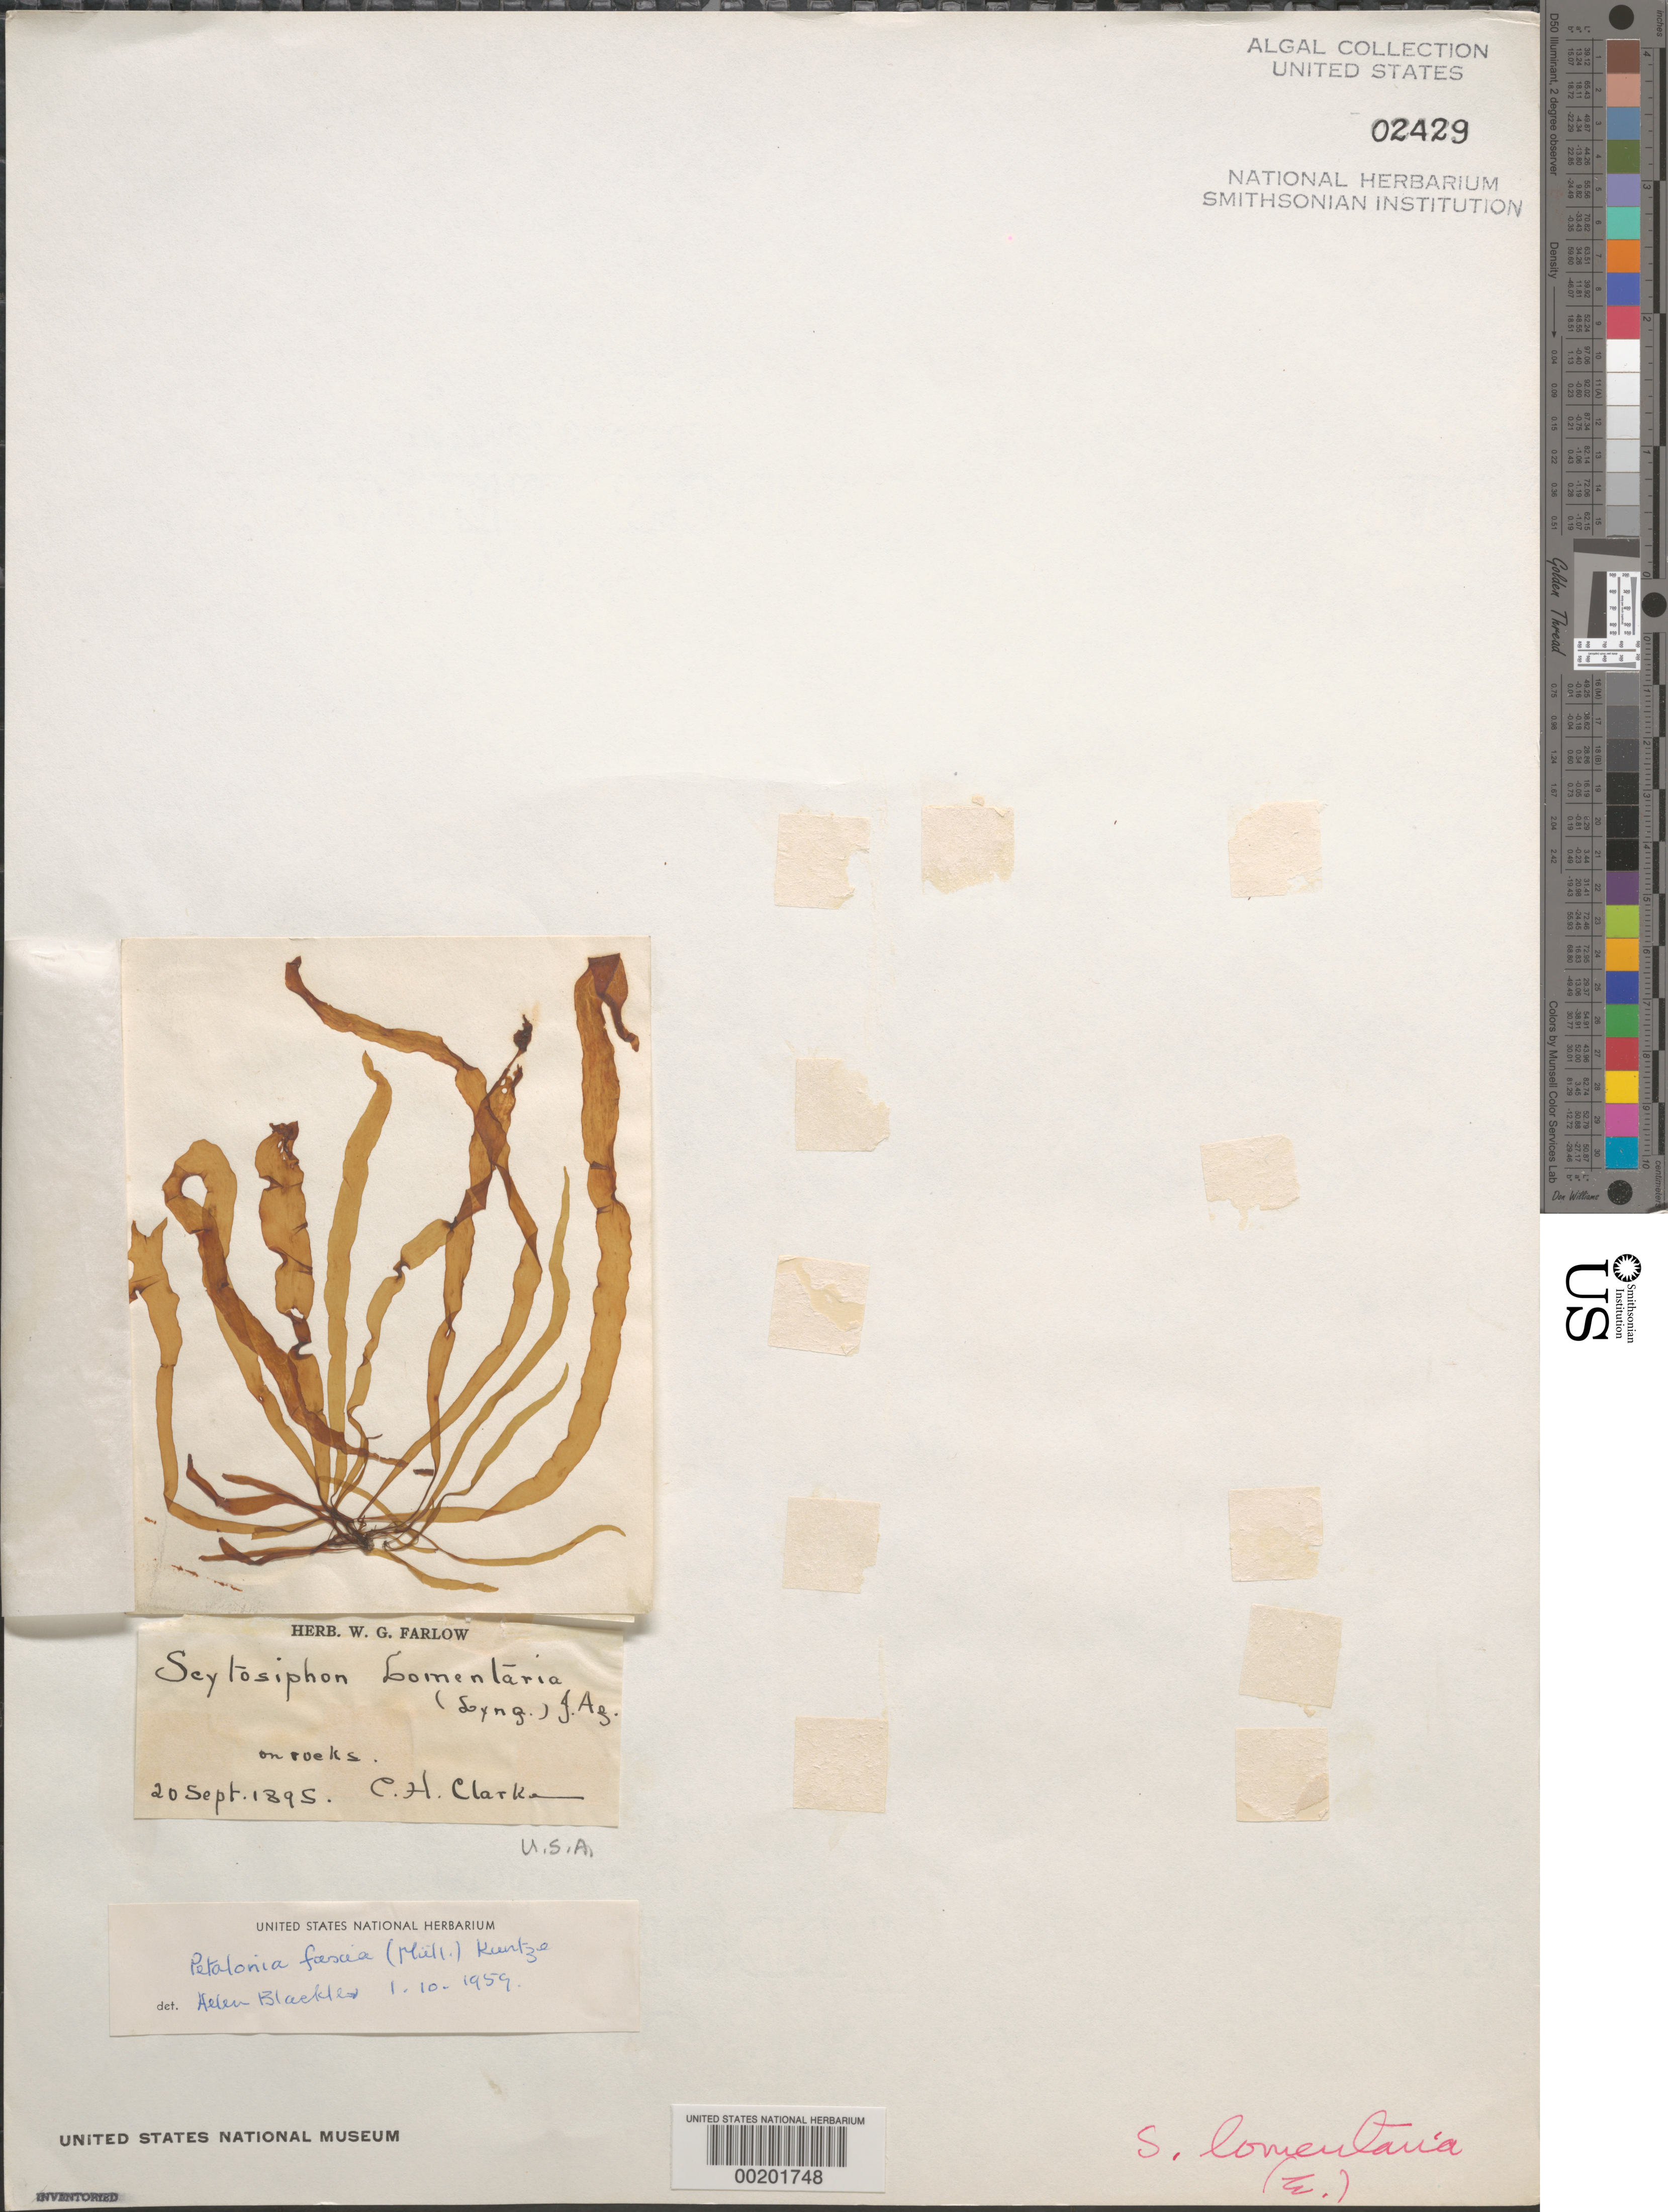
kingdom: Chromista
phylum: Ochrophyta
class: Phaeophyceae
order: Scytosiphonales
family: Scytosiphonaceae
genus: Petalonia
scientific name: Petalonia fascia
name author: (O.F. Müller) Kuntze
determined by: Blackler, H.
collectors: C. H. Clarke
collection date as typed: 20 Sep 1895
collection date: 1895-09-20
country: United States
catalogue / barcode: US 2429